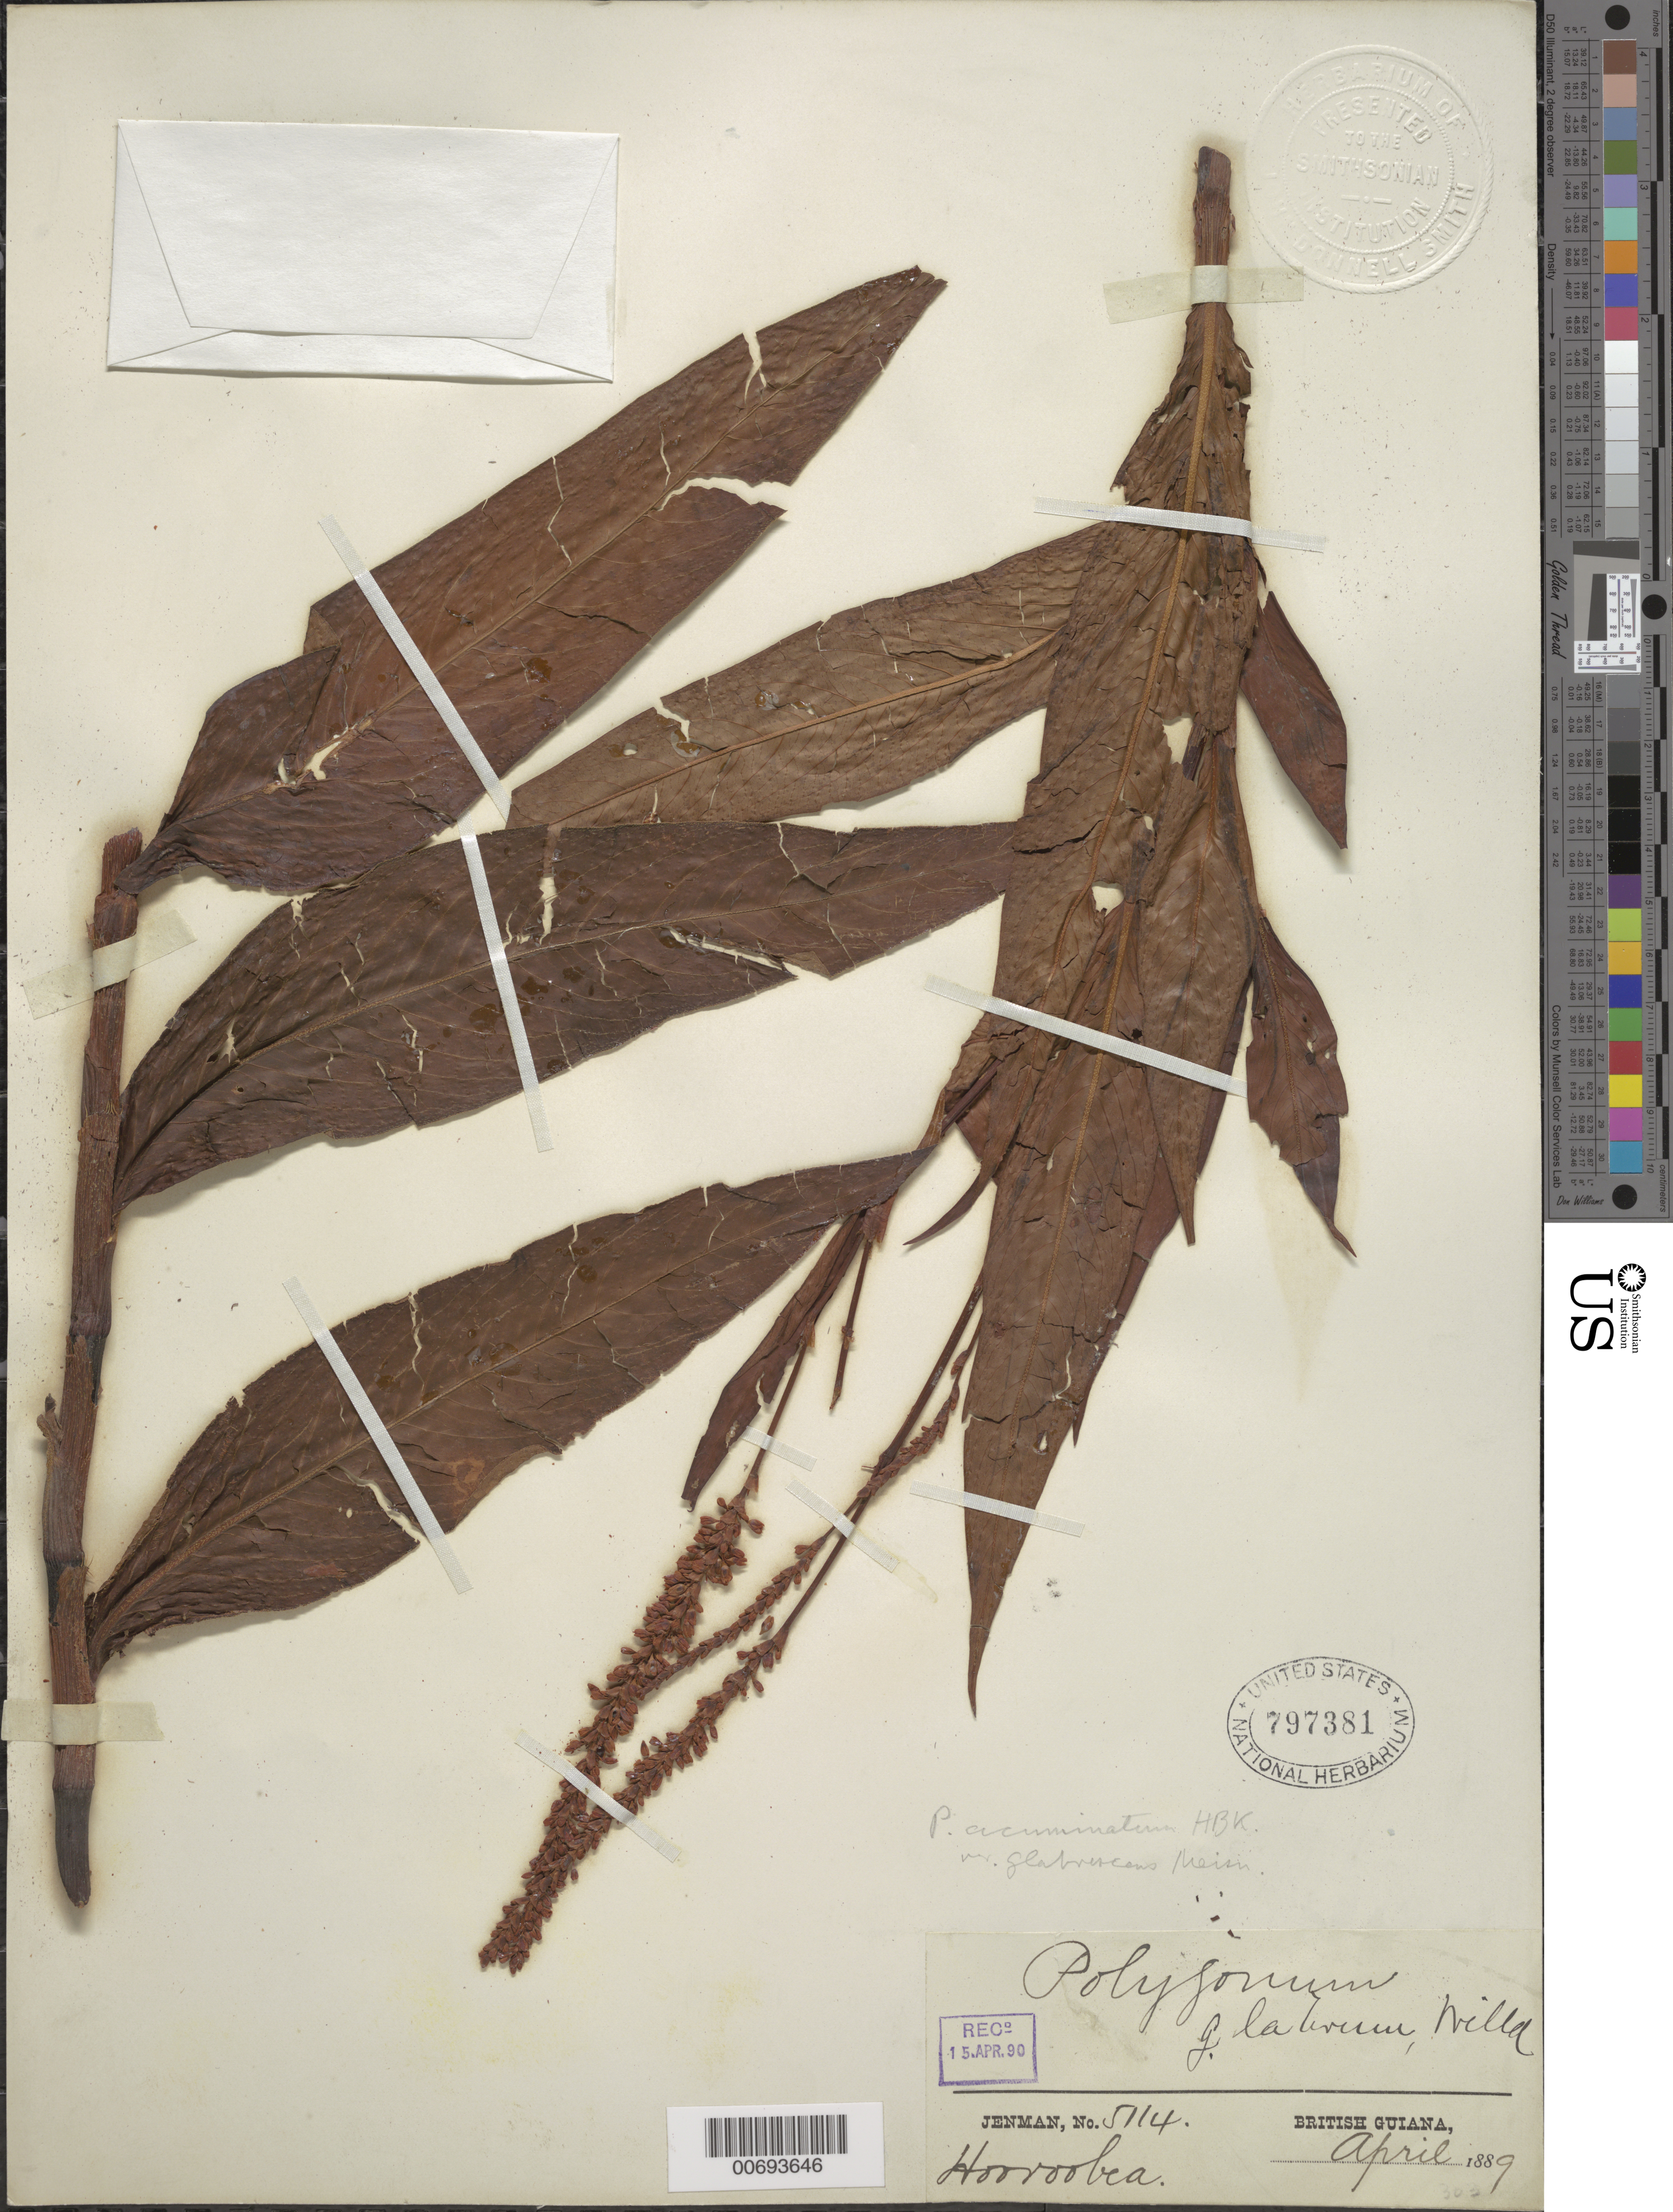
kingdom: Plantae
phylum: Tracheophyta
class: Magnoliopsida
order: Caryophyllales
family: Polygonaceae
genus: Polygonum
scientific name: Polygonum acuminatum var. glabrescens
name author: Meisn.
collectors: G. S. Jenman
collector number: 5114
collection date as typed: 1889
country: Guyana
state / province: Demerara-Mahaica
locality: Hoorubea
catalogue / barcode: US 797381